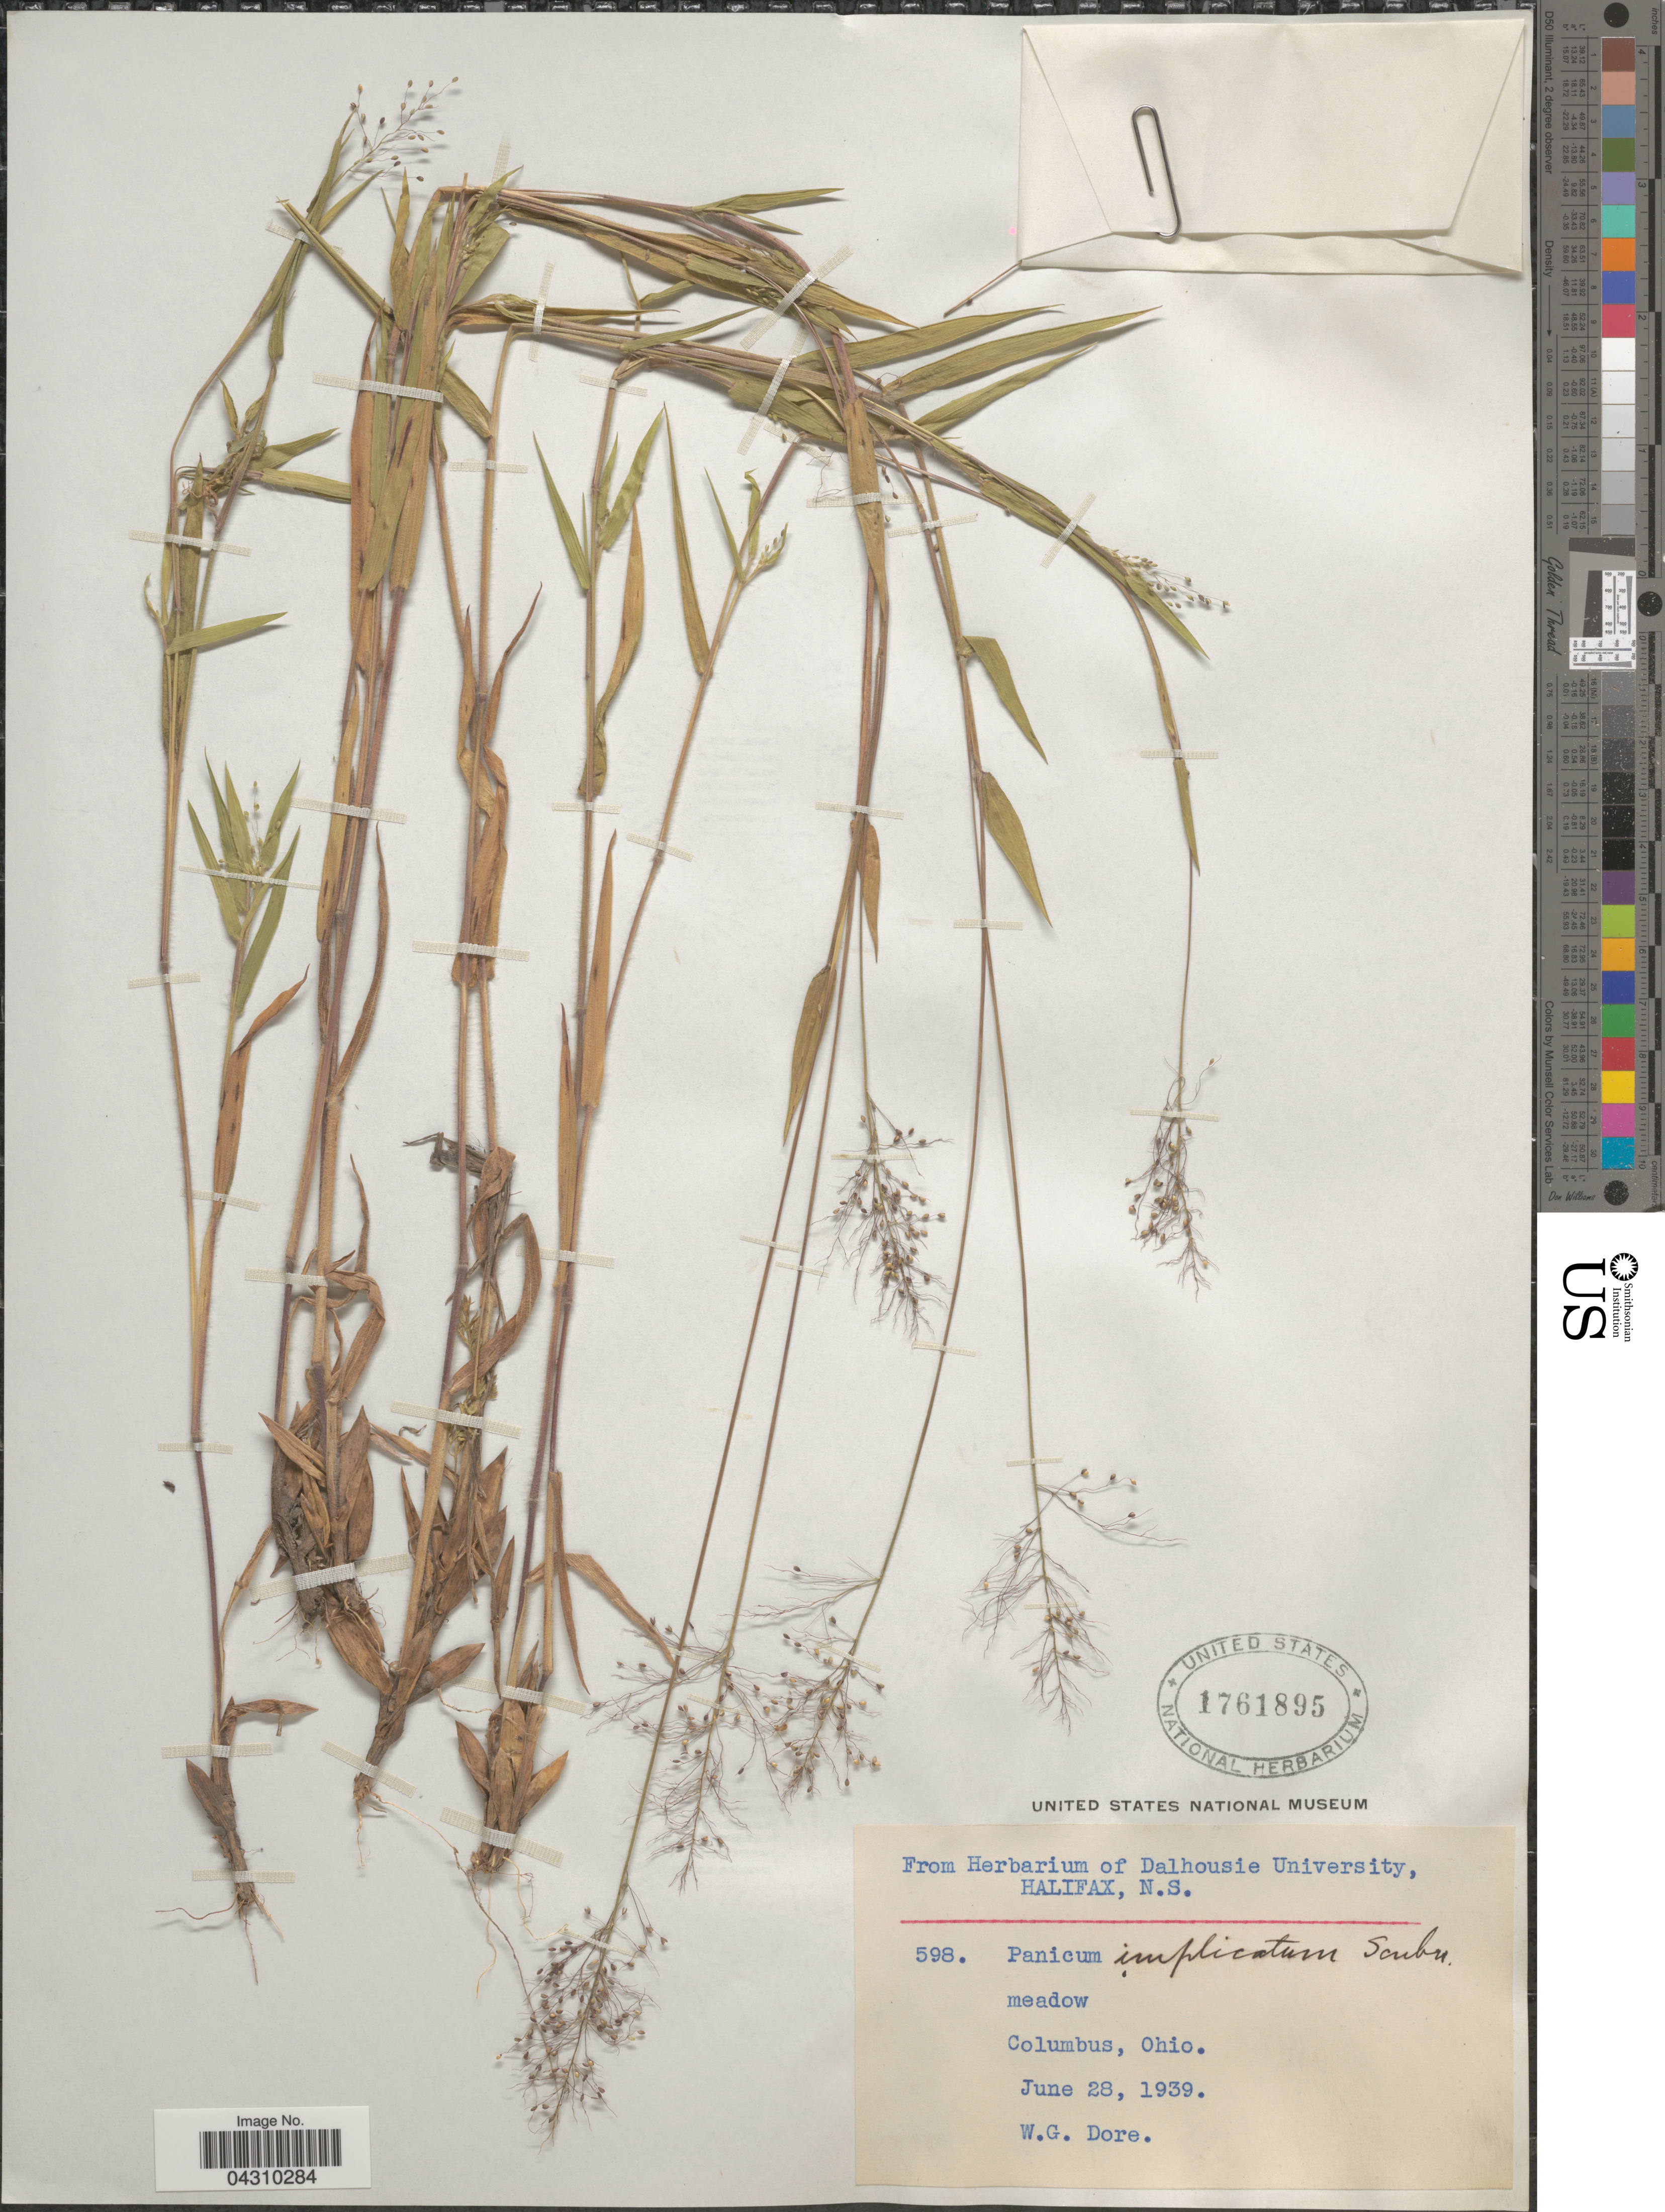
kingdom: Plantae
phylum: Tracheophyta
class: Liliopsida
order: Poales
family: Poaceae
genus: Dichanthelium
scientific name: Dichanthelium acuminatum var. acuminatum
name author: (Sw.) Gould & C.A. Clark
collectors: W. Dore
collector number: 598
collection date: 1939-06-28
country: United States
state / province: Ohio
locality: Meadow Columbus.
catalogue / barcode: US 1761895